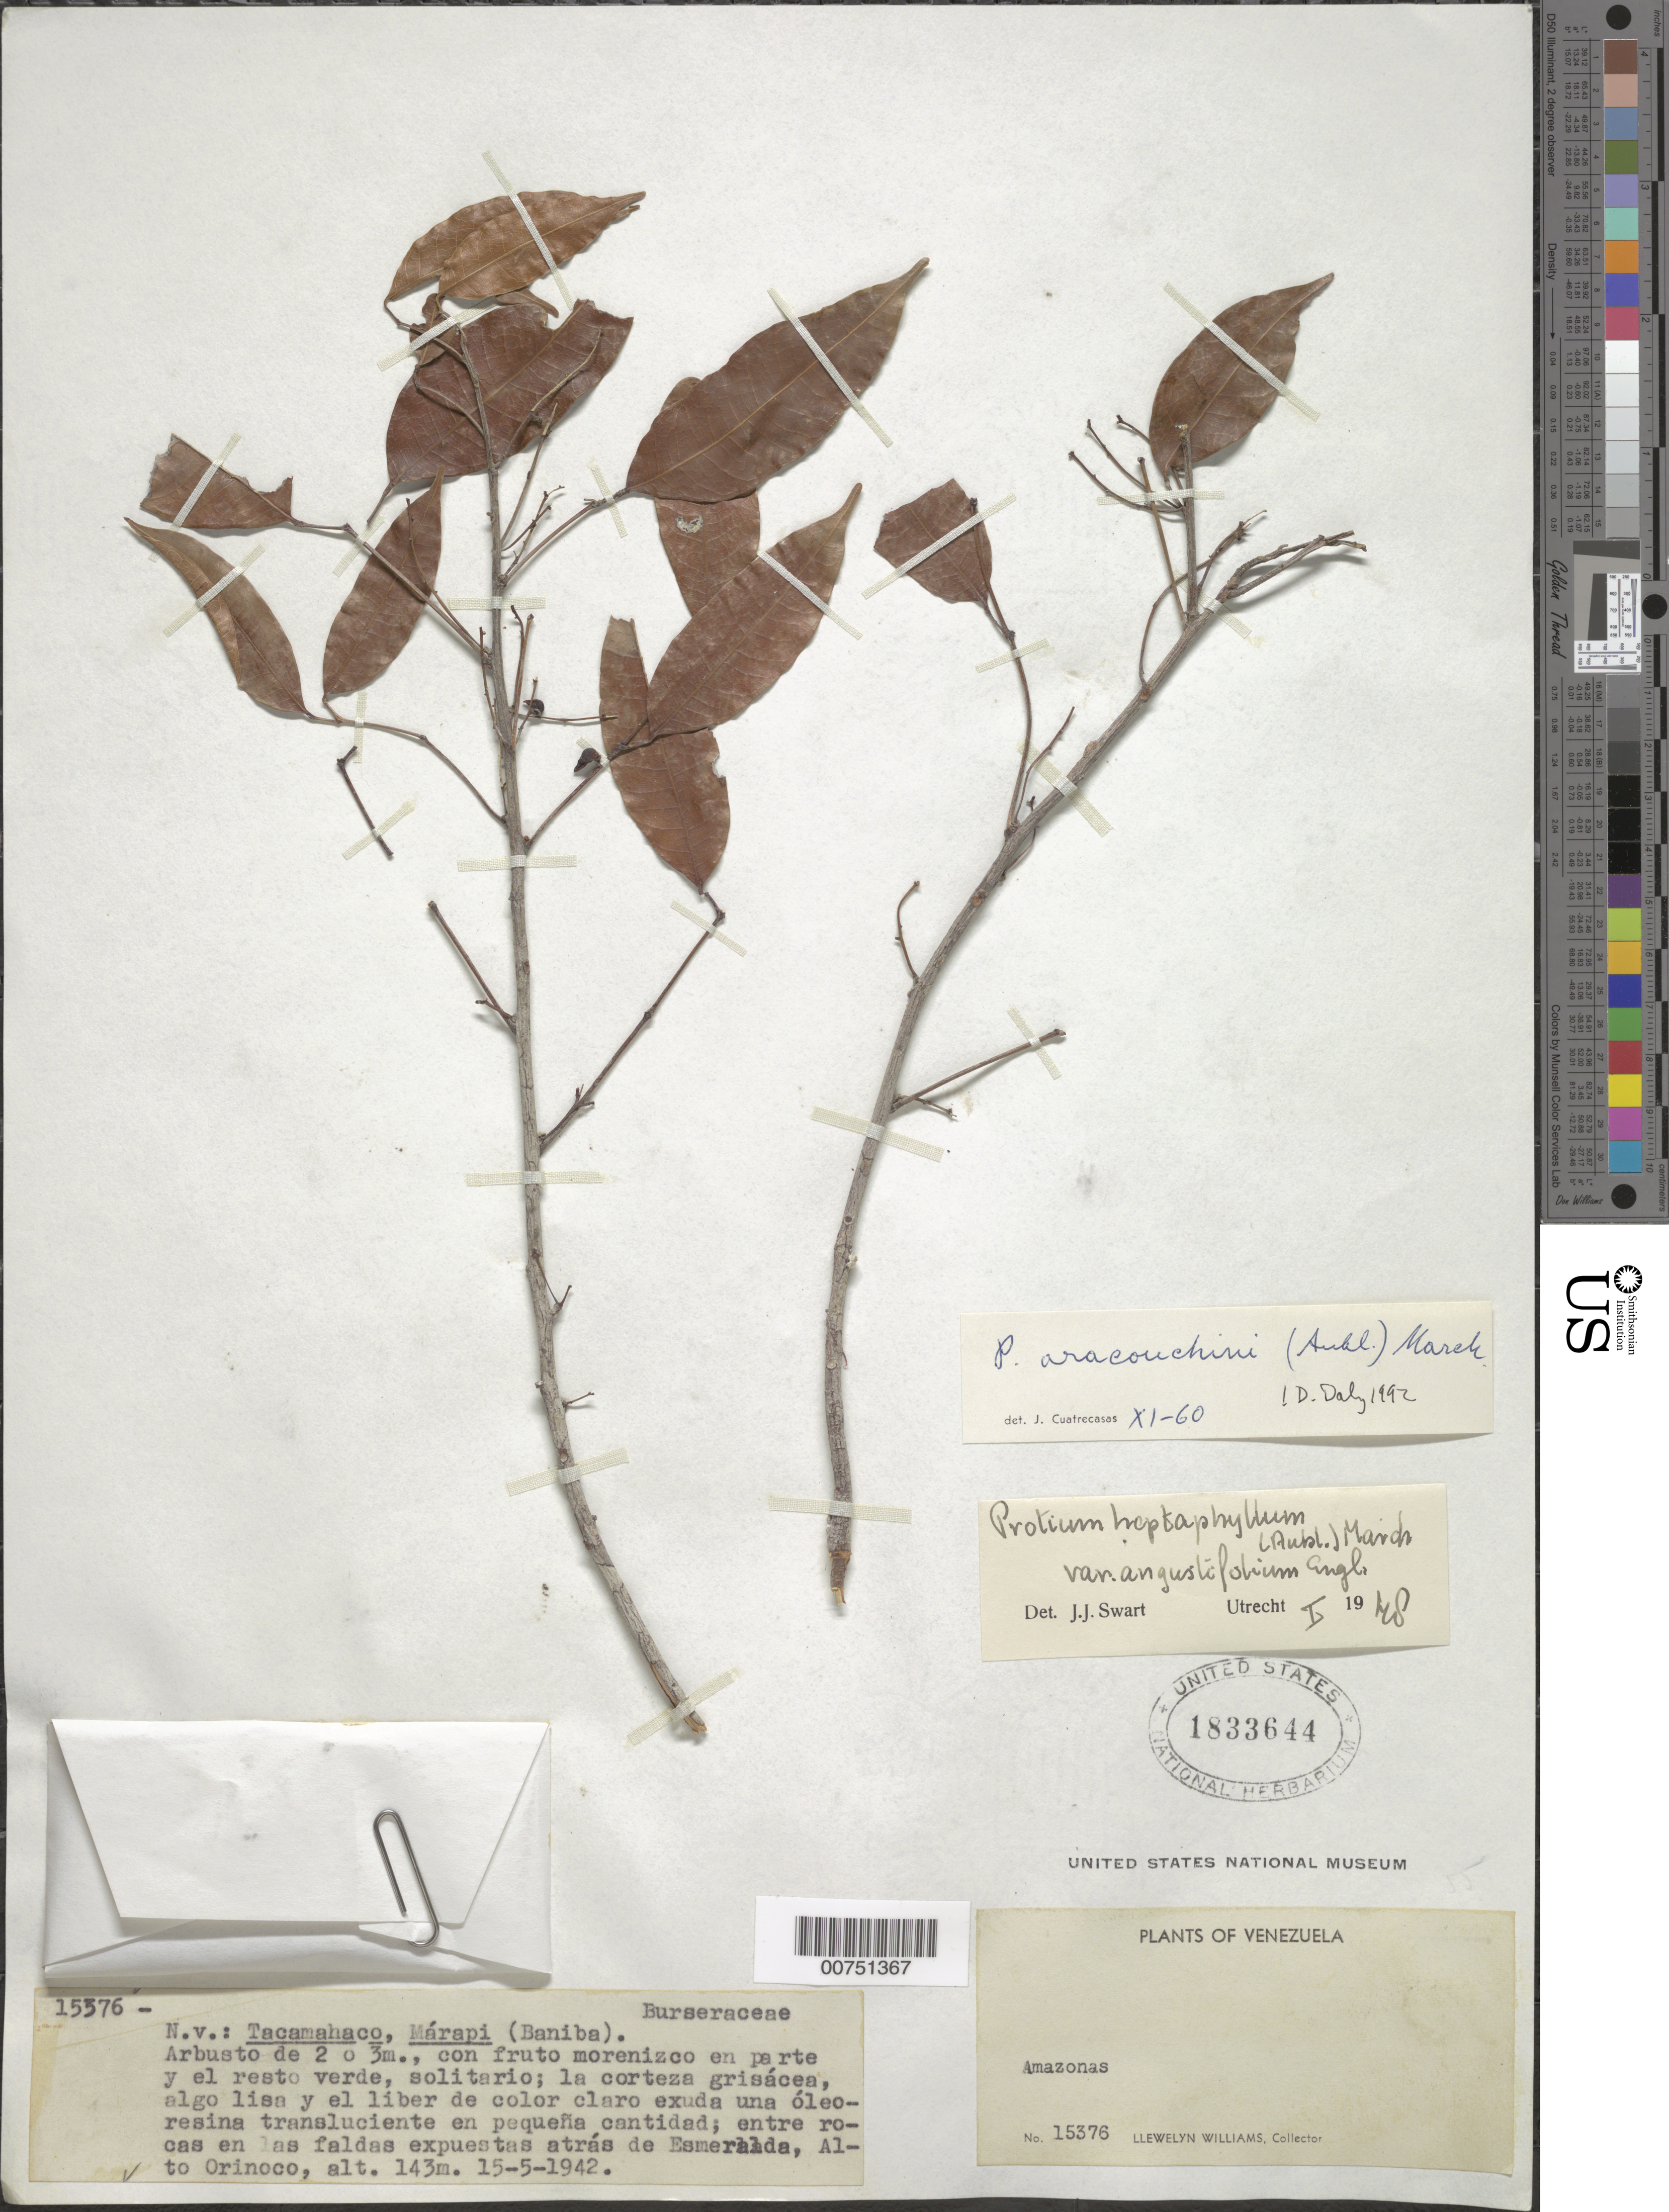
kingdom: Plantae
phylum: Tracheophyta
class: Magnoliopsida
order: Sapindales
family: Burseraceae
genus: Protium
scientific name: Protium aracouchini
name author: (Aubl.) Marchand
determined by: Daly, D. C.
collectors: Ll. Williams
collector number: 15376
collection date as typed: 15-May-42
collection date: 1942-05-15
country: Venezuela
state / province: Amazonas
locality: Esmeralda, Alto Orinoco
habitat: Entre rocas en las faldas expuestas atrás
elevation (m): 130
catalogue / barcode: US 1833644